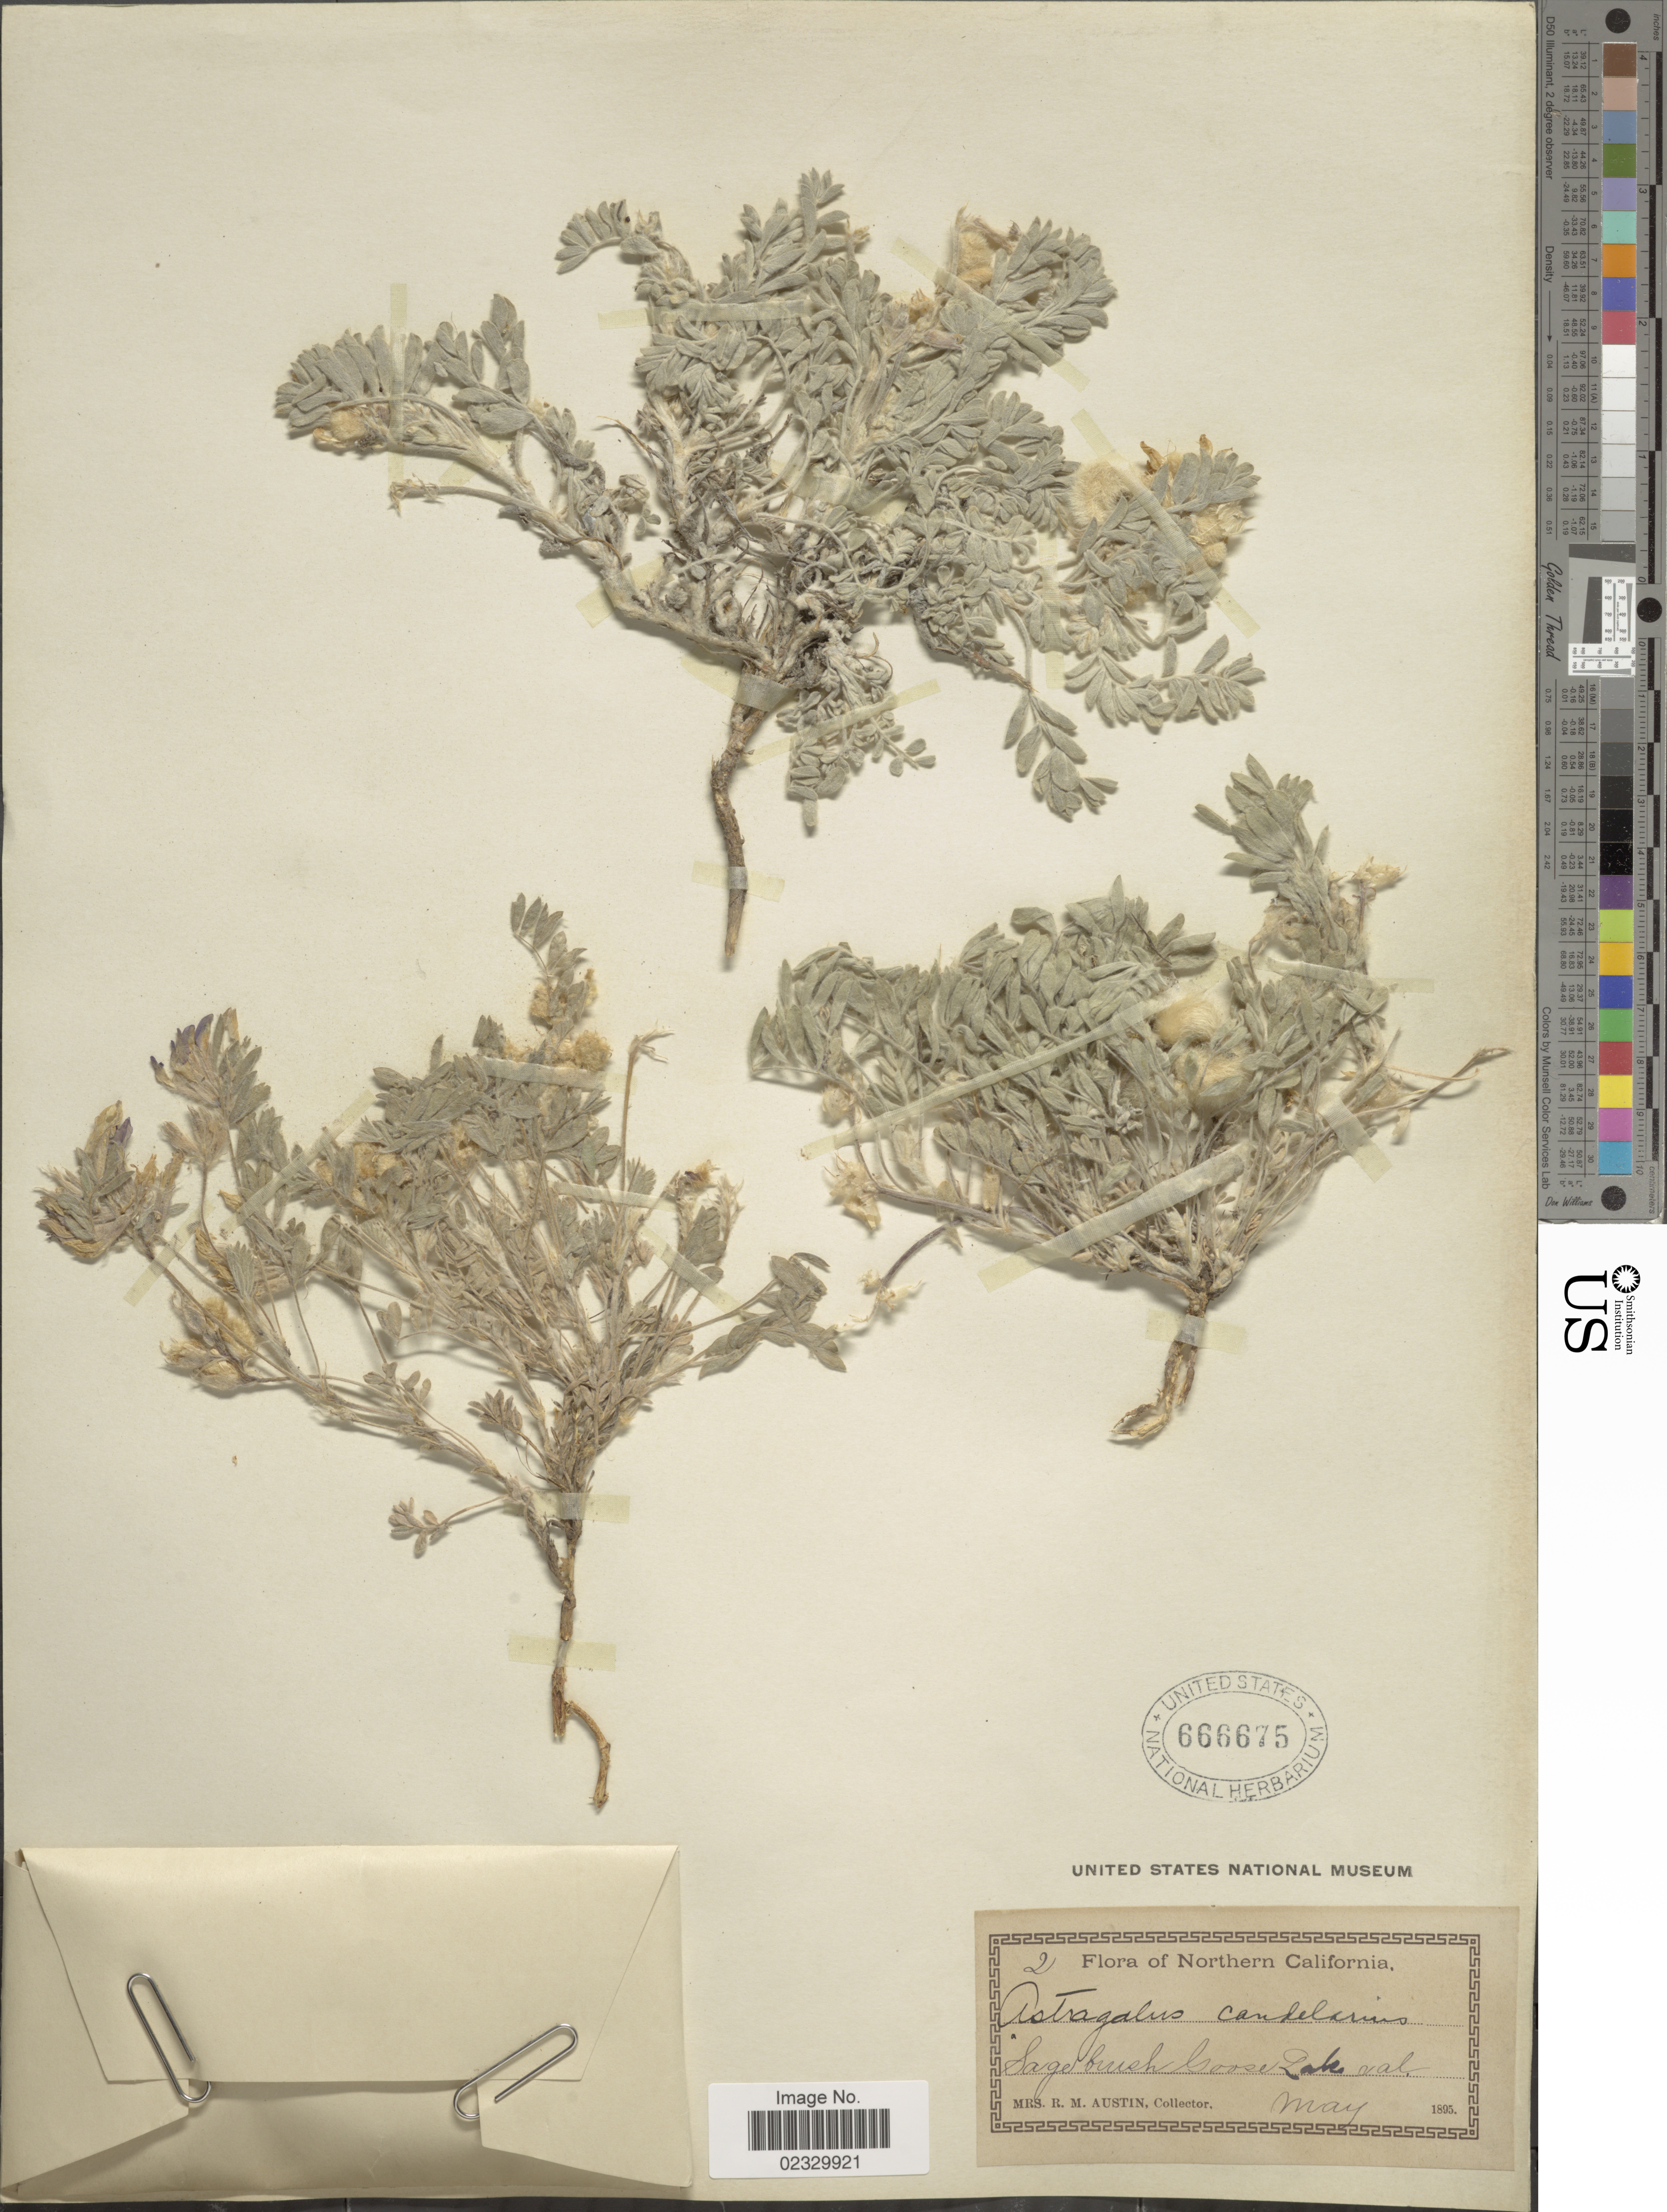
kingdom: Plantae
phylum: Tracheophyta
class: Magnoliopsida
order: Fabales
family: Fabaceae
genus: Astragalus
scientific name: Astragalus candelarius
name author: E. Sheld.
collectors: R. Austin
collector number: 2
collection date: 1895-05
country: United States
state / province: California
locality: Northern California, Sage bush, Goose Lake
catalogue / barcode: US 666675